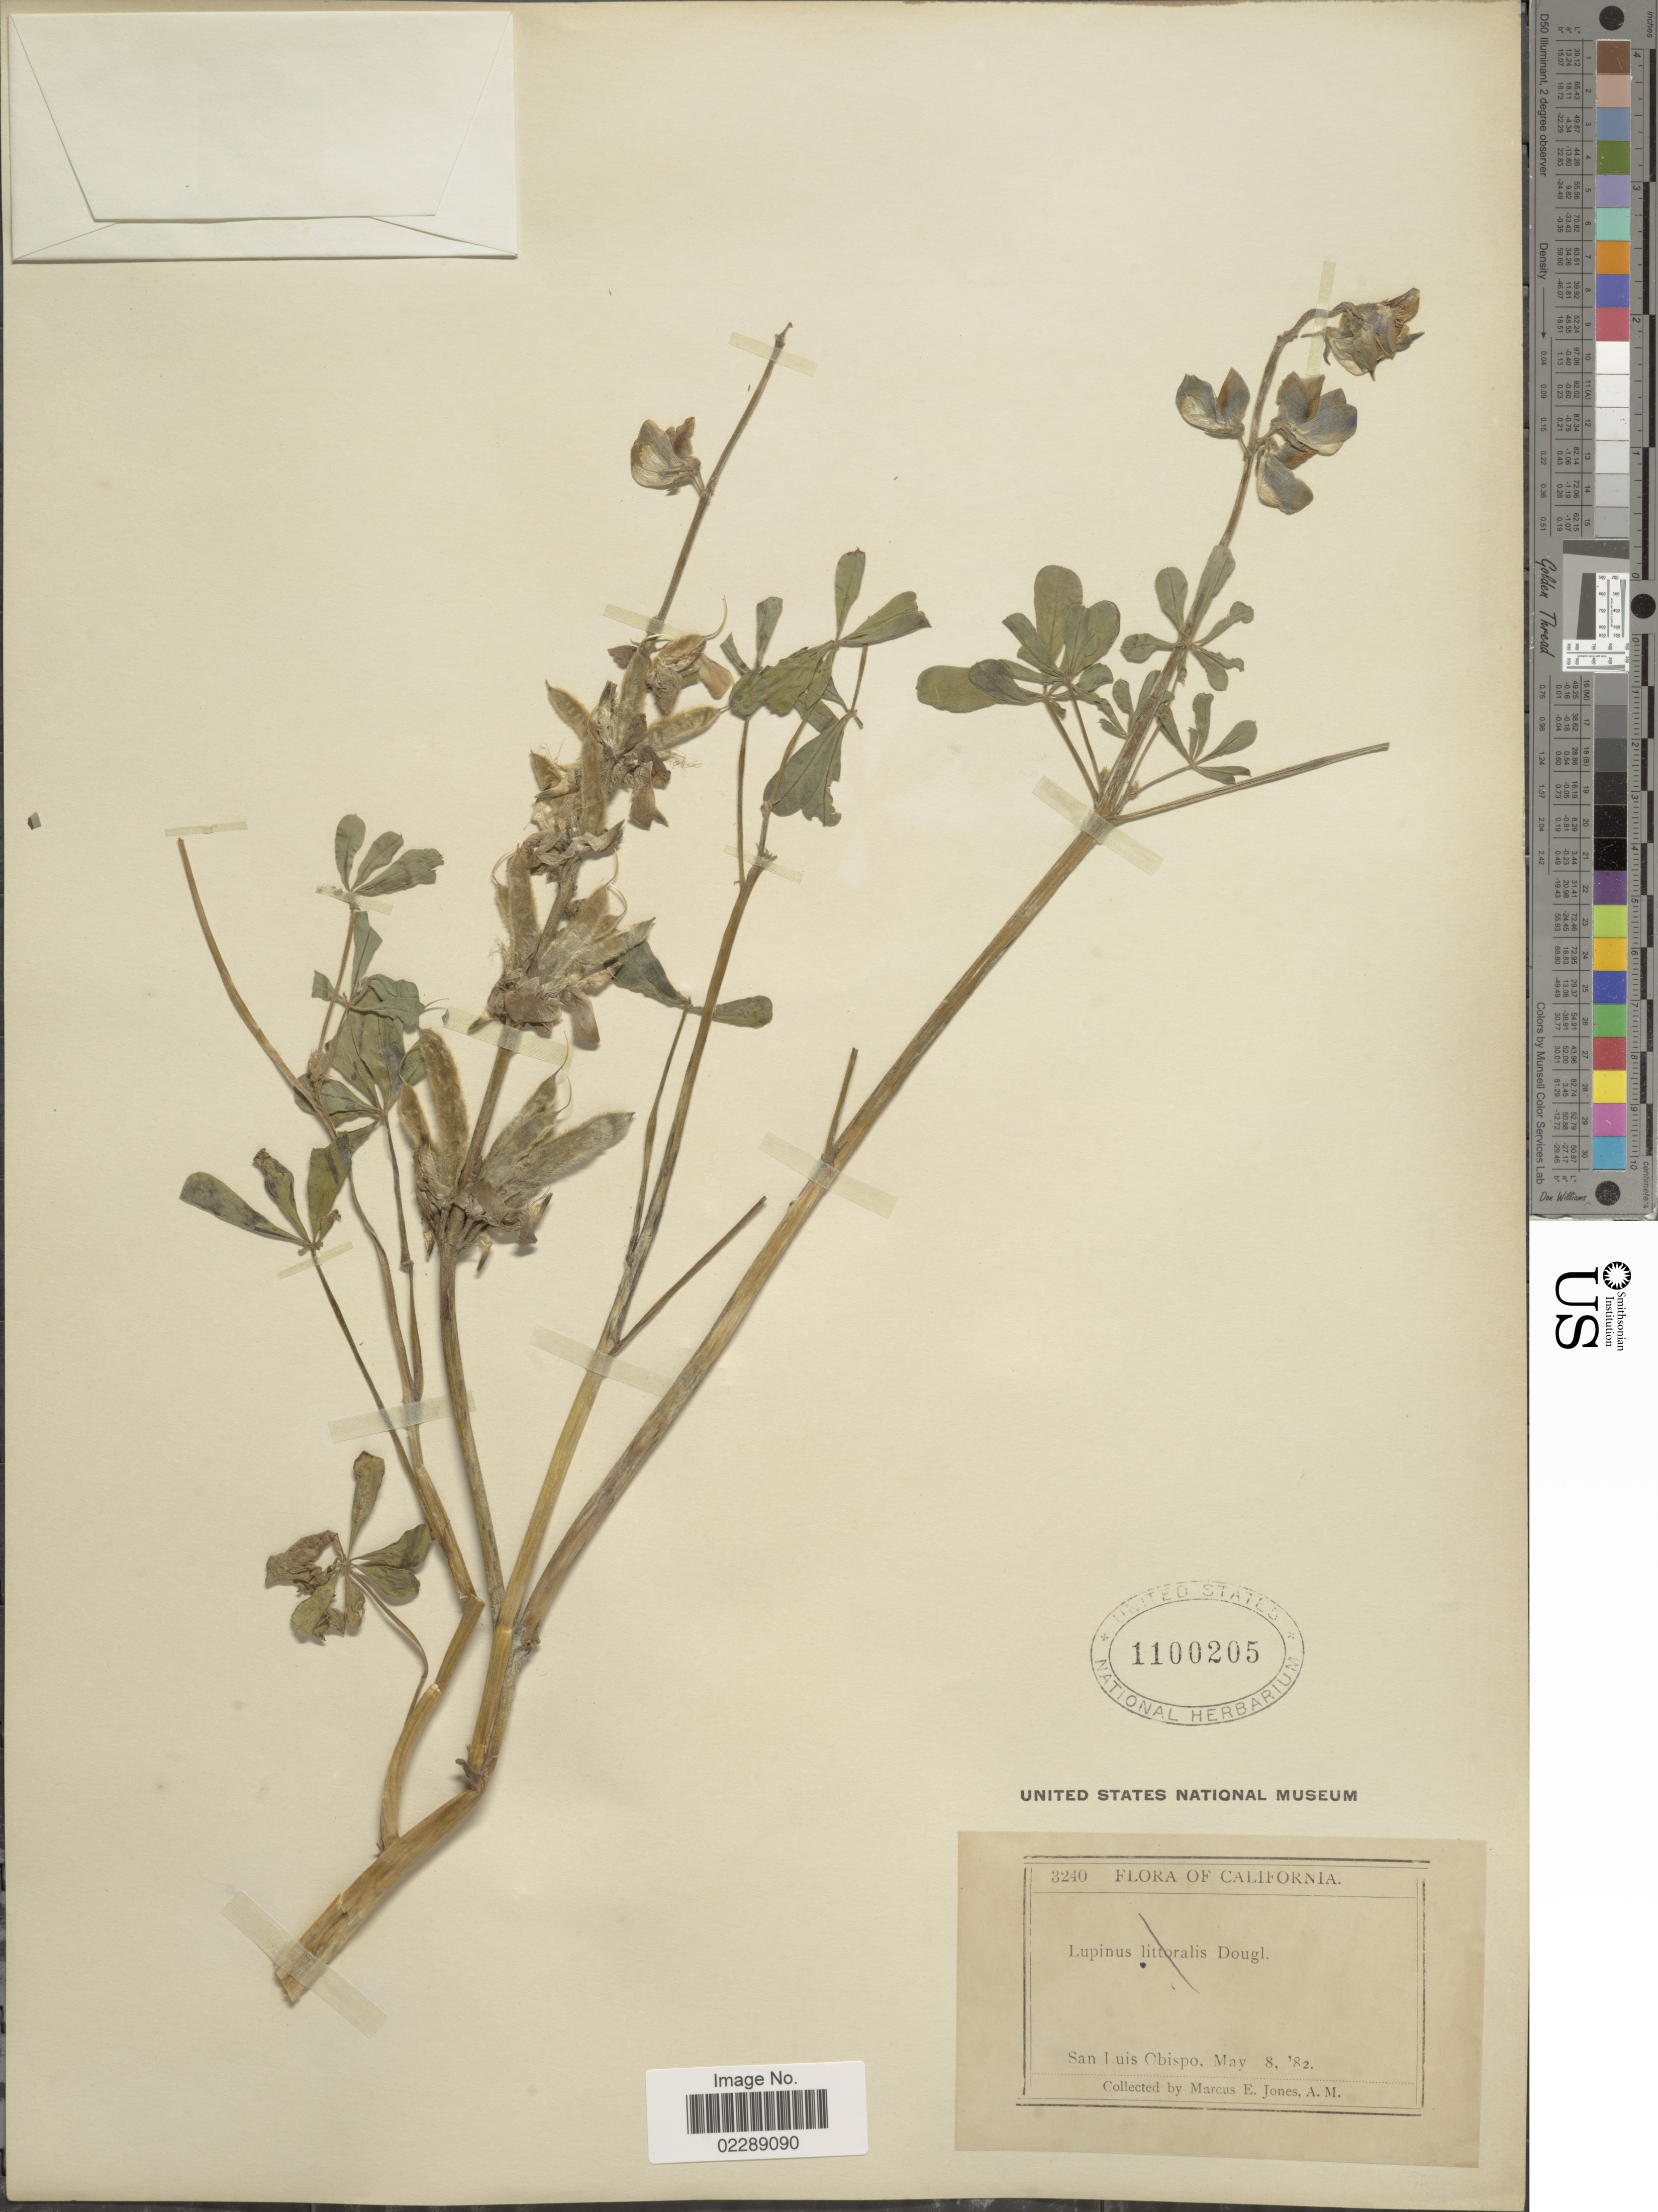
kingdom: Plantae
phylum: Tracheophyta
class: Magnoliopsida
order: Fabales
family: Fabaceae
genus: Lupinus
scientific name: Lupinus sp.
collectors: M. E. Jones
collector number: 3240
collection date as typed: Transcribed d/m/y: 8/5/82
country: United States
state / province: California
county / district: San Luis Obispo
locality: San Luis Obispo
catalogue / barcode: US 1100205